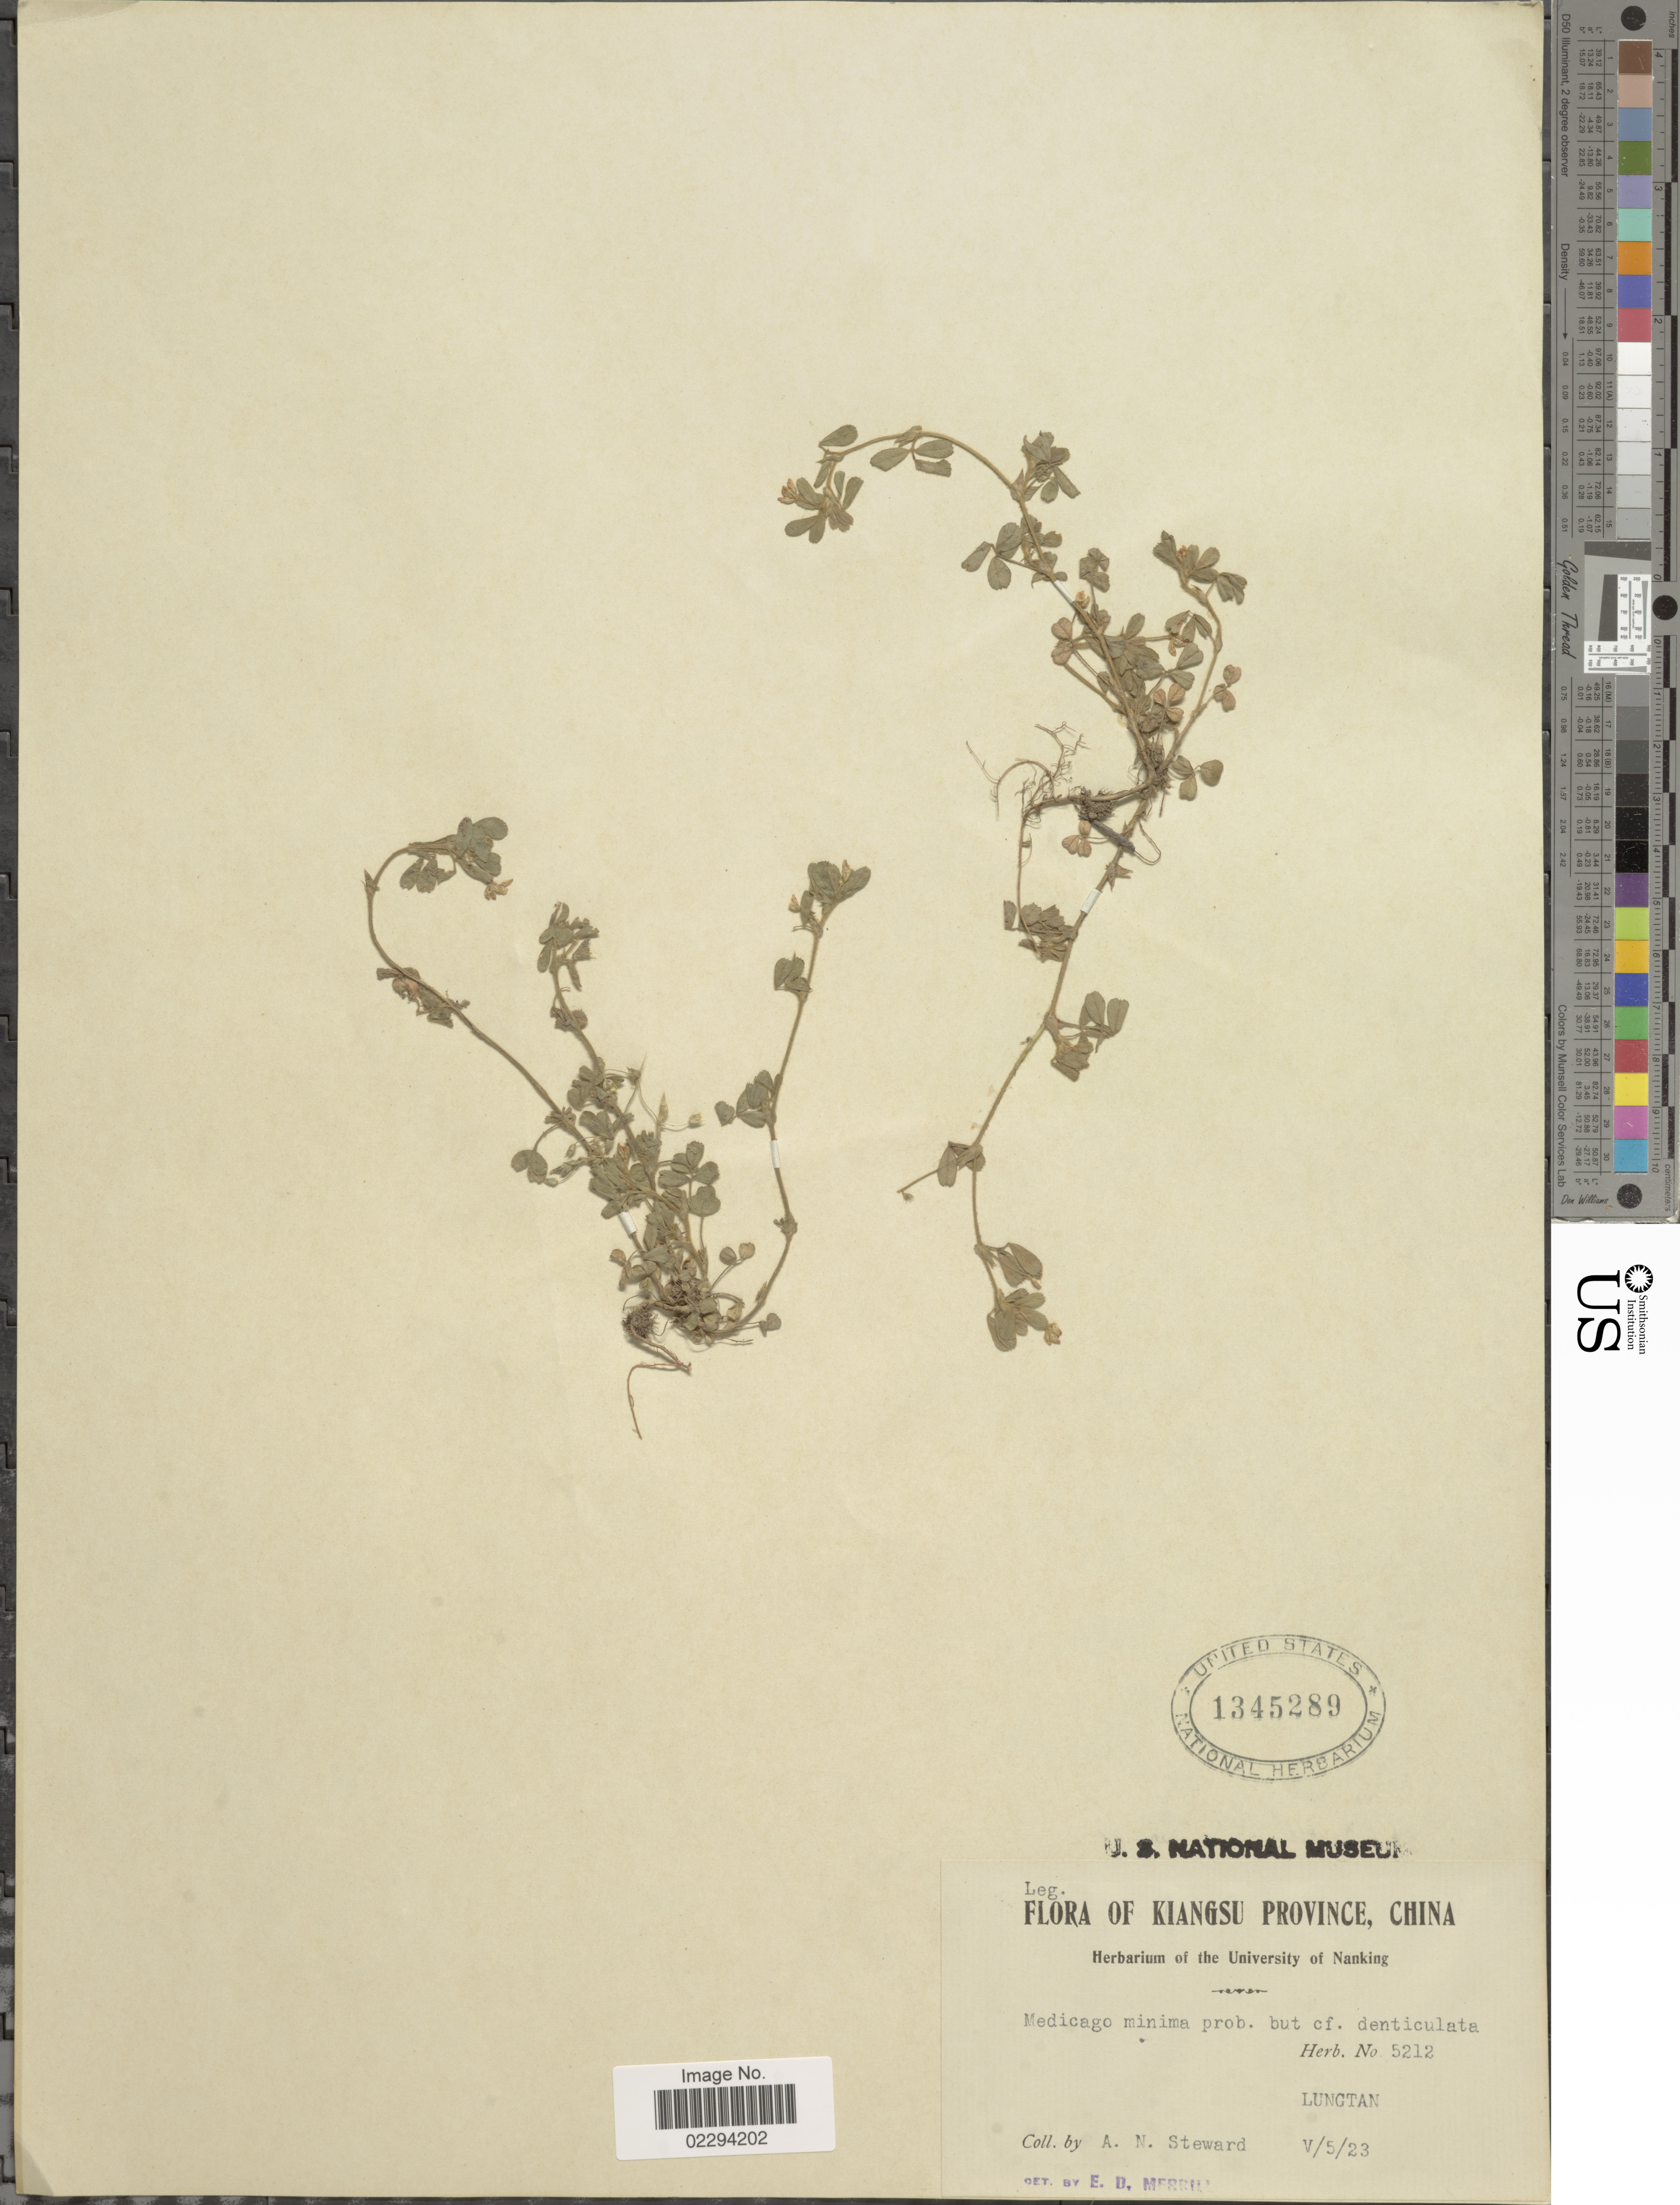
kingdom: Plantae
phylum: Tracheophyta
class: Magnoliopsida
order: Fabales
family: Fabaceae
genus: Medicago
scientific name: Medicago minima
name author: Lam.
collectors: A. N. Steward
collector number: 5212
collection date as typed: Transcribed d/m/y: 5/5/23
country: China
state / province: Jiangsu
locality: Kiangsu Province, Lungtan.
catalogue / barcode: US 1345289